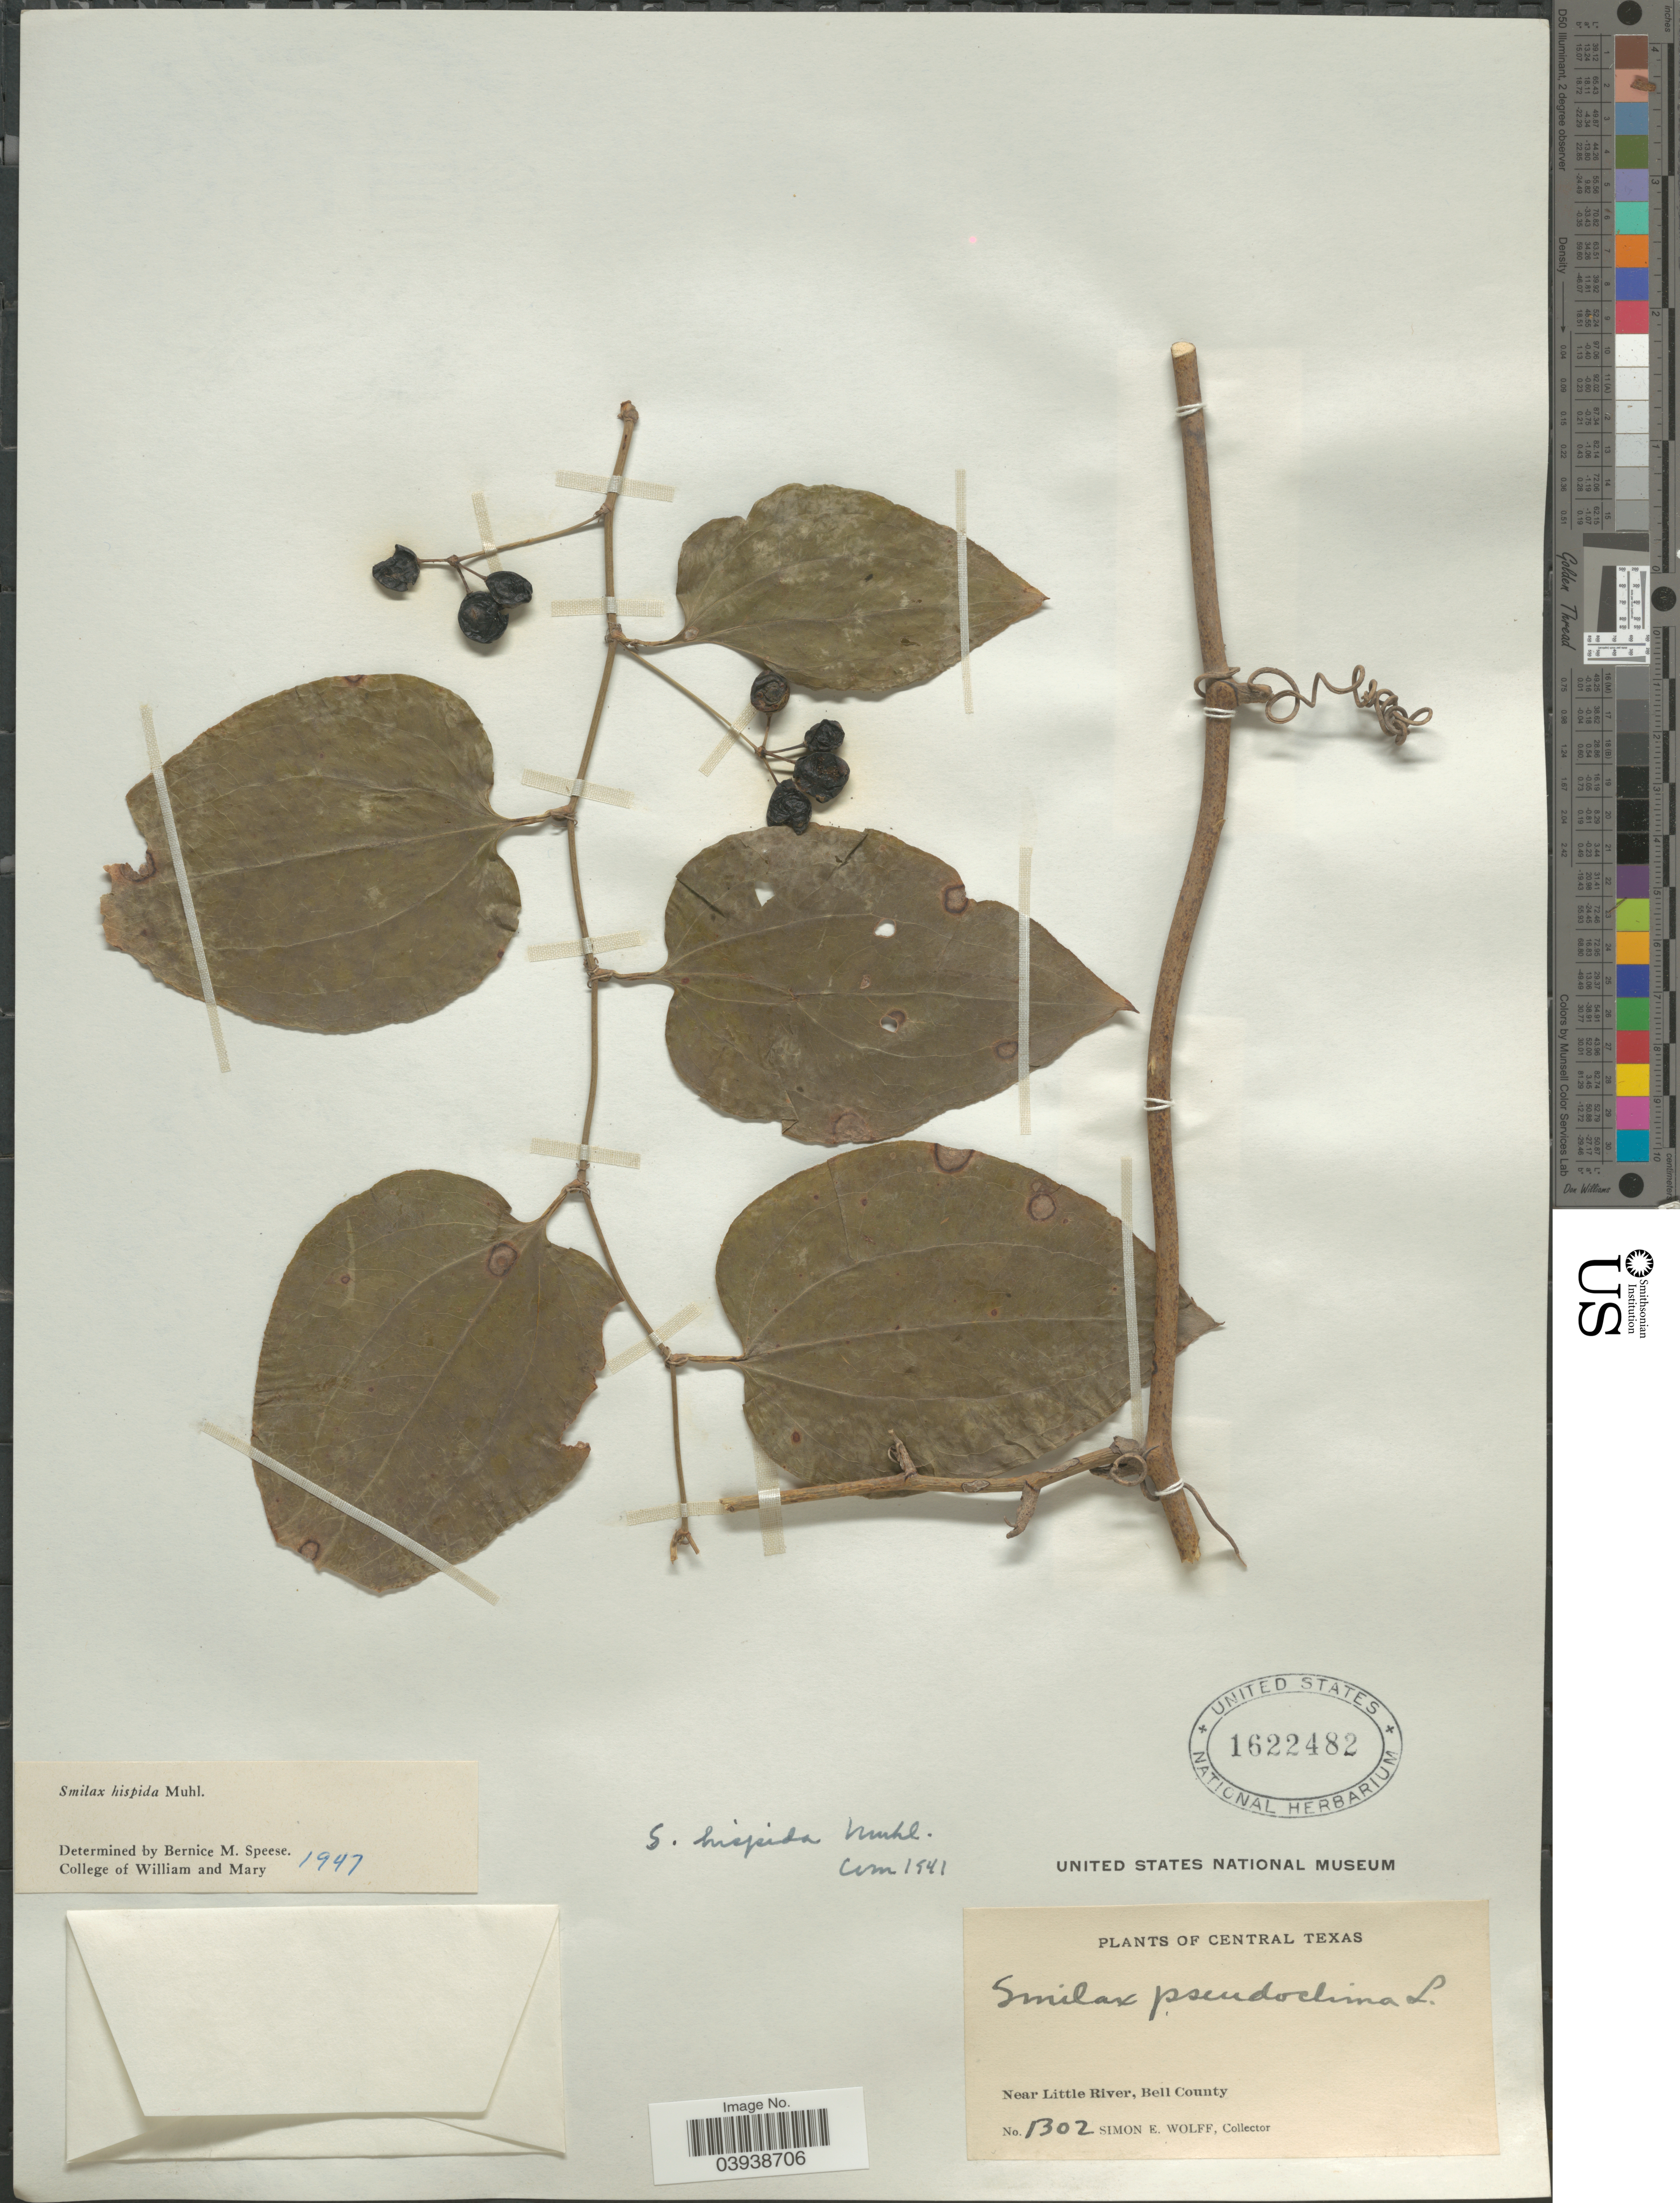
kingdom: Plantae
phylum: Tracheophyta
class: Liliopsida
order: Liliales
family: Smilacaceae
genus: Smilax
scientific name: Smilax hispida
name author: Raf.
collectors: S. E. Wolff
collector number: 1302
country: United States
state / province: Texas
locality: Central Texas. Near Little River, Bell County.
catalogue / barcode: US 1622482